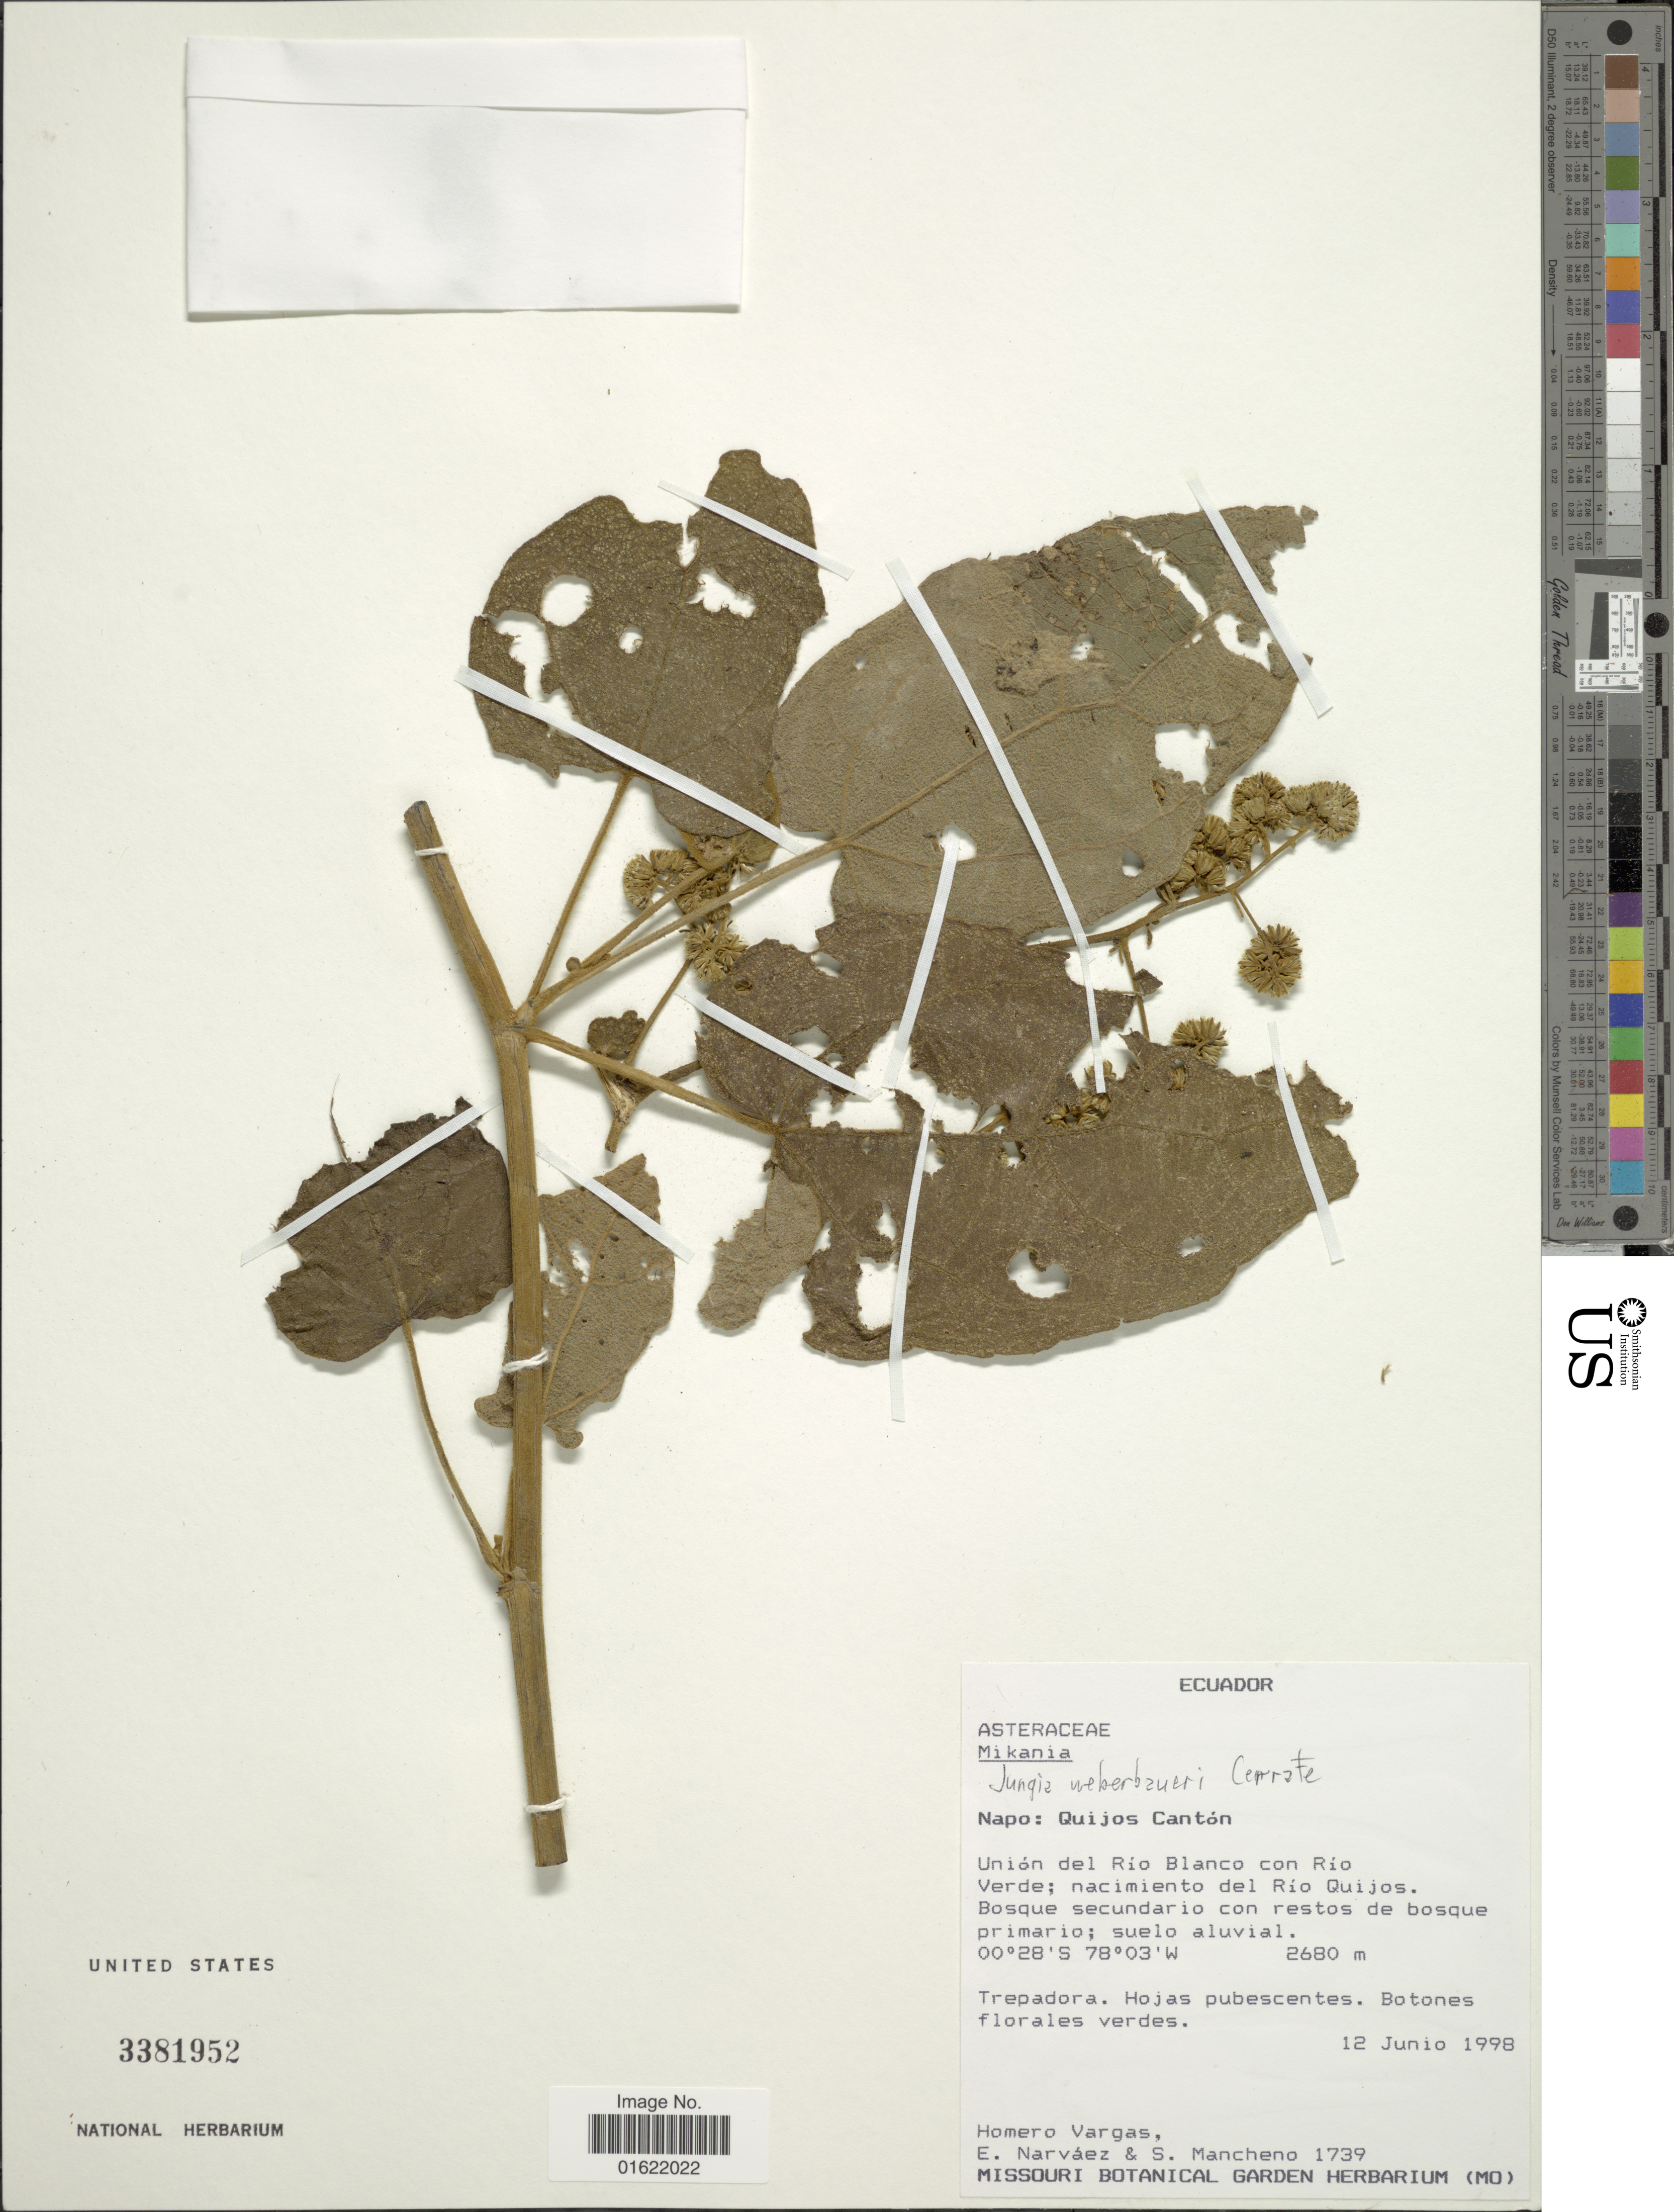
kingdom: Plantae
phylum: Tracheophyta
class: Magnoliopsida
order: Asterales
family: Asteraceae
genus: Jungia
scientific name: Jungia weberbaueri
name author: Valenzuela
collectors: H. Vargas, E. Narváez & S. Mancheno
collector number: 1739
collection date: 1998-06-12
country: Ecuador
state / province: Napo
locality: Quijos Canton. Union del Rio Blanco con Rio Verde; nacimiento del Rio Quijos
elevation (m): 2680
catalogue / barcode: US 3381952